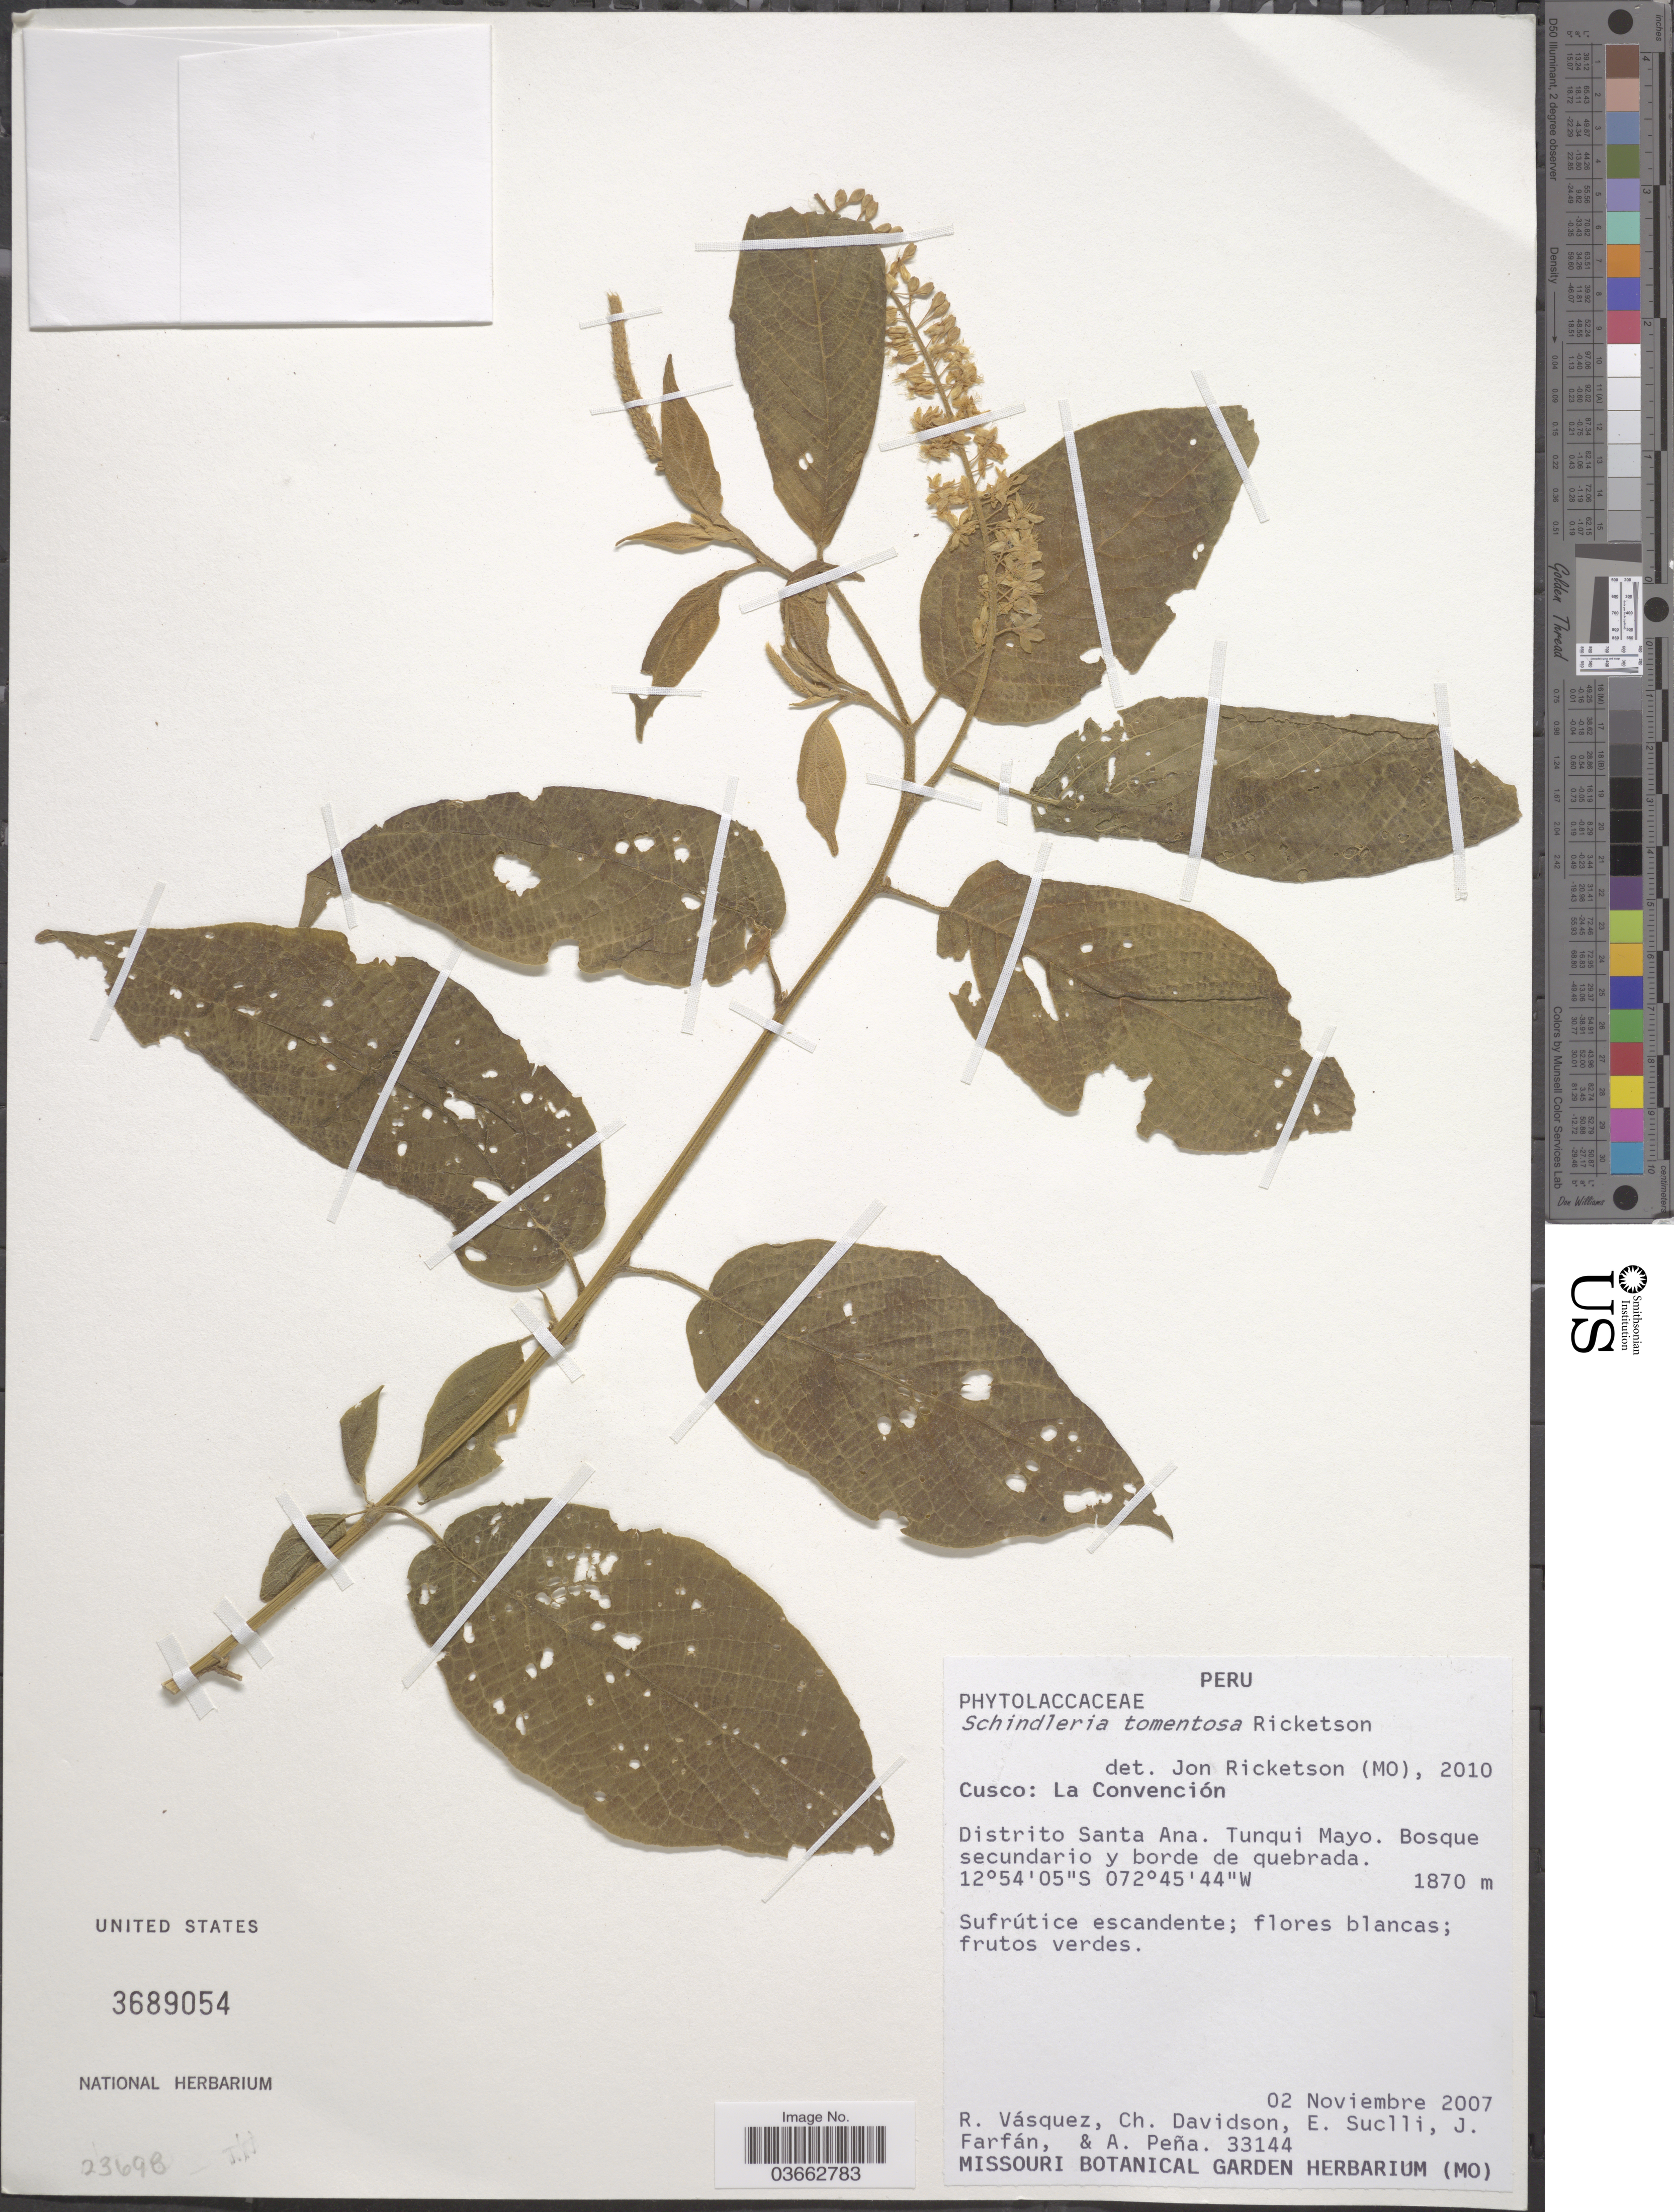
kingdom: Plantae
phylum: Tracheophyta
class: Magnoliopsida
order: Caryophyllales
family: Phytolaccaceae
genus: Schindleria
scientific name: Schindleria tomentosa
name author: Ricketson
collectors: R. Vásquez, C. Davidson, E. Suclli, J. Farfán & A. Peña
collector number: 33144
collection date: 2007-11-02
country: Peru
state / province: Cusco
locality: La Convención. Distrito Sant Ana, Tunqui Mayo.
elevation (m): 1870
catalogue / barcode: US 3689054